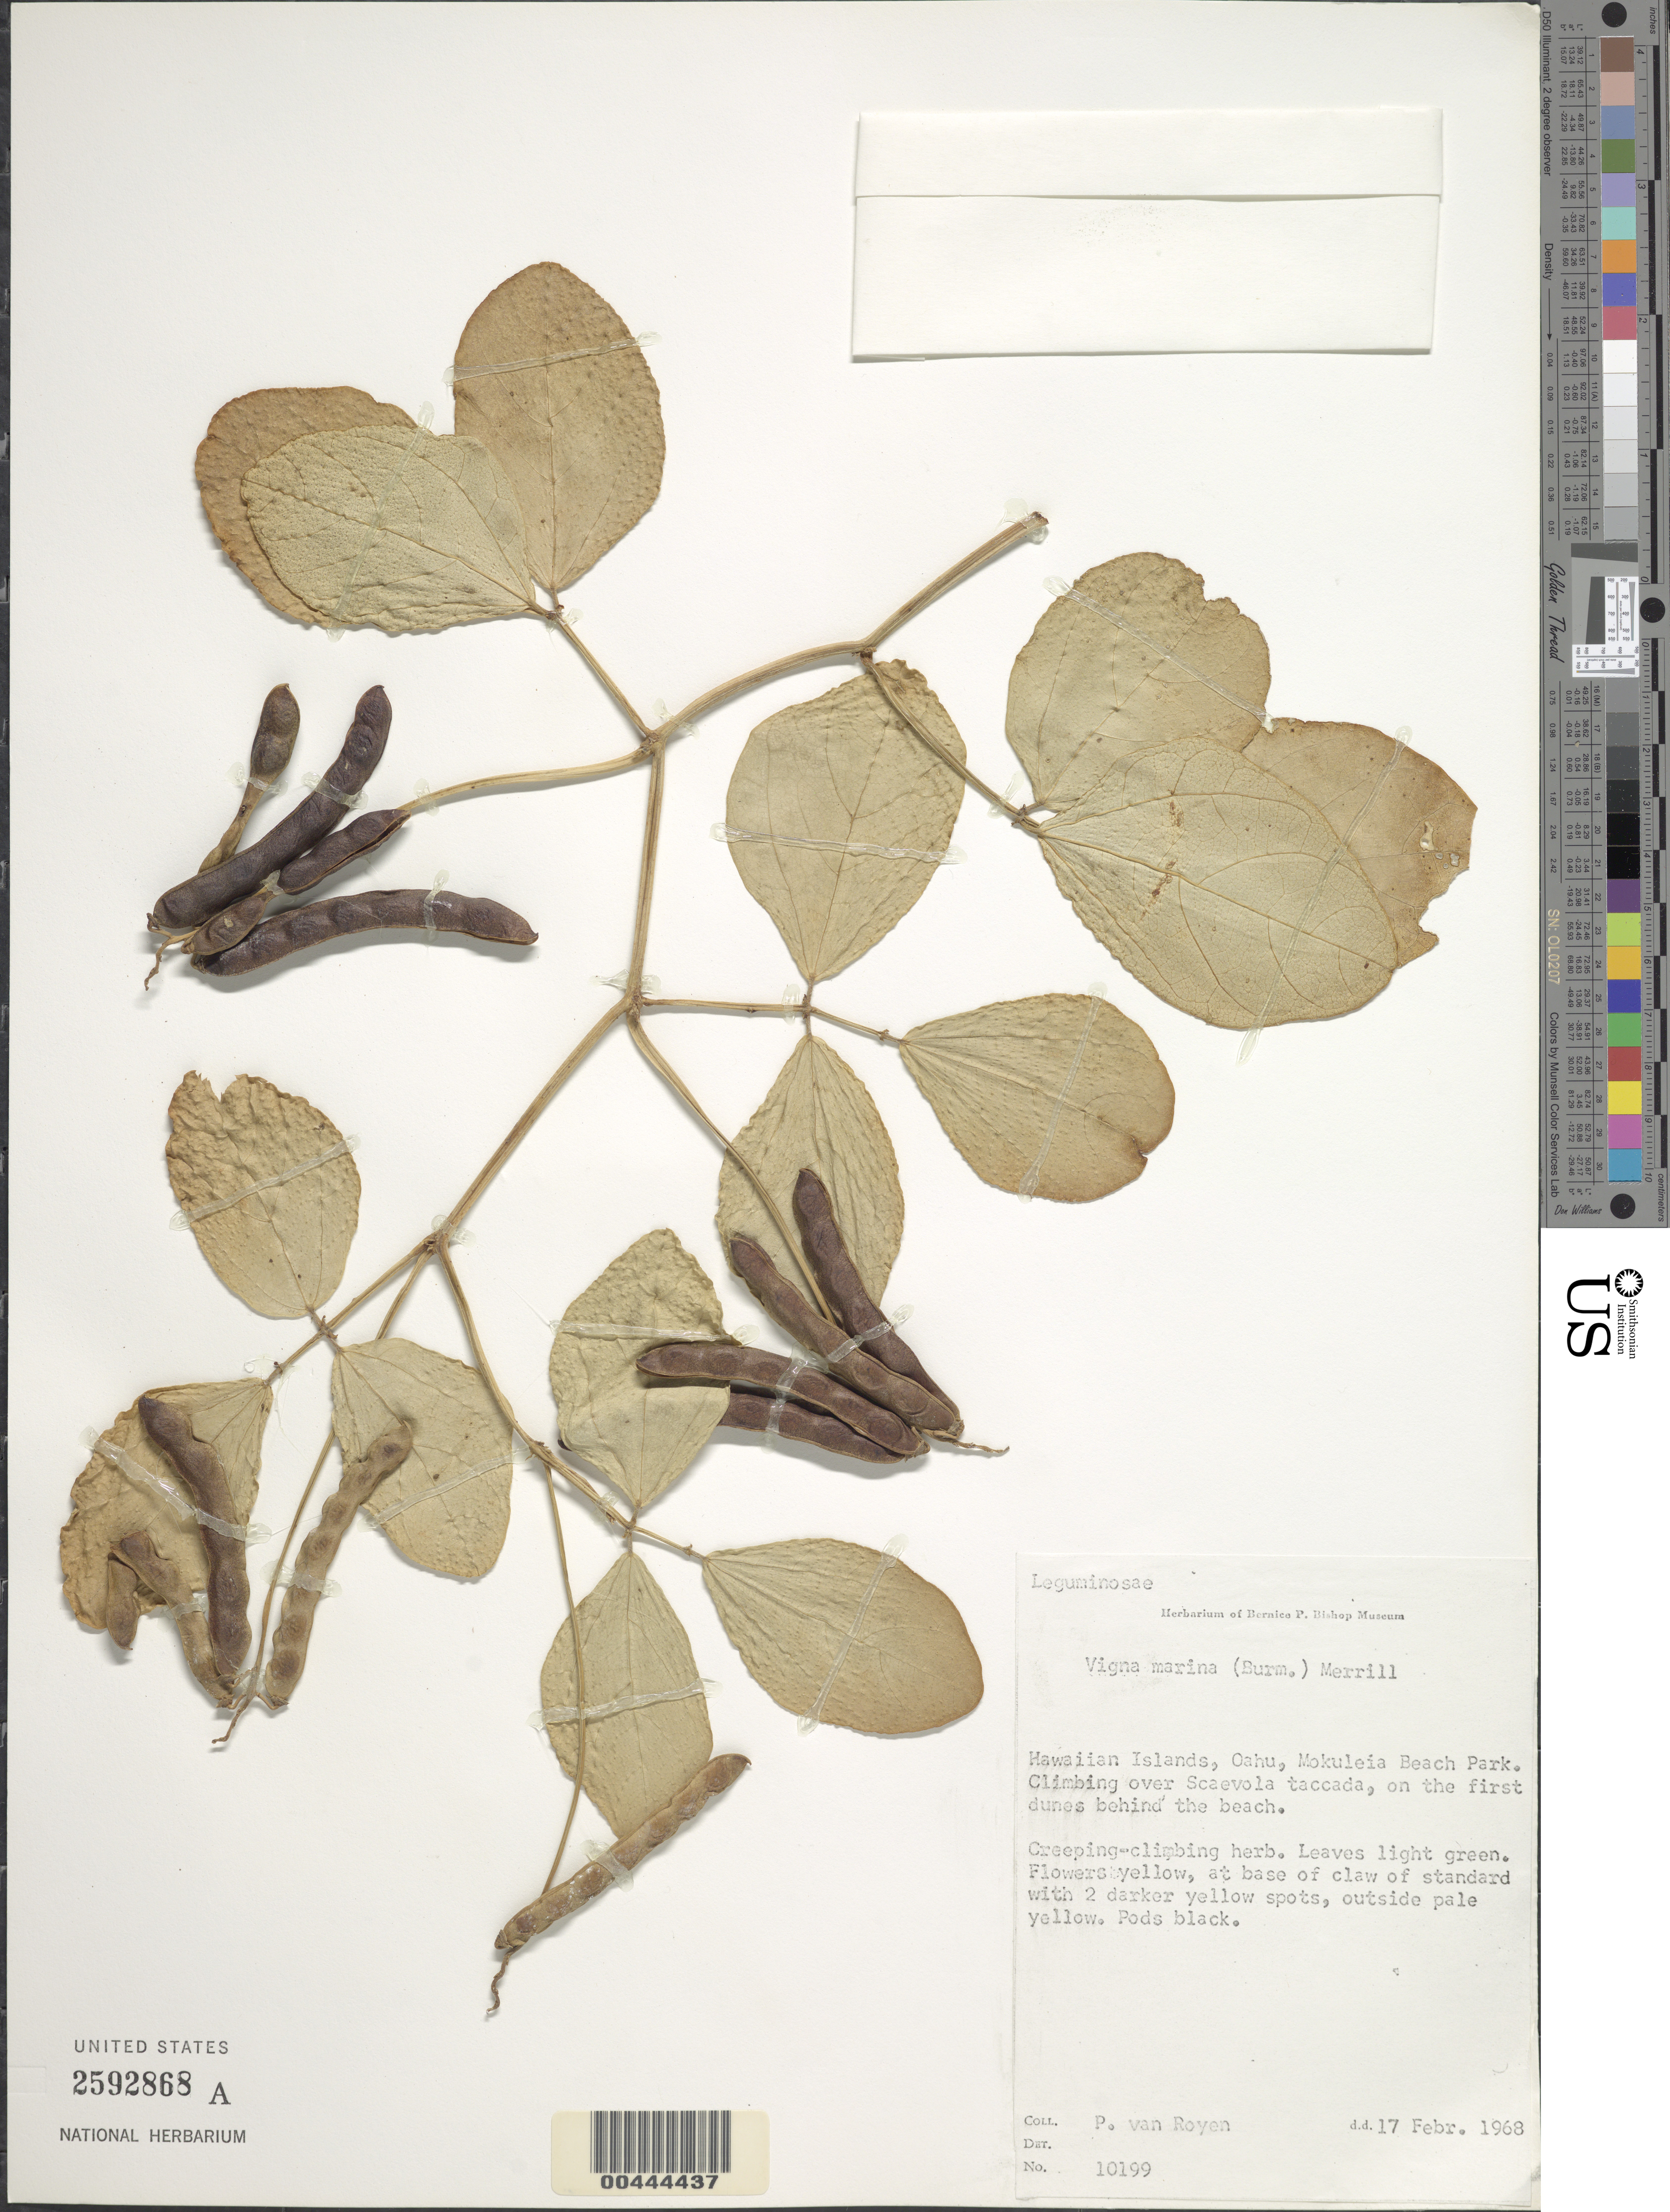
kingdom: Plantae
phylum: Tracheophyta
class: Magnoliopsida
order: Fabales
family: Fabaceae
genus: Vigna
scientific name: Vigna marina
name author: (Burm.) Merr.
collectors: P. van Royen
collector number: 10199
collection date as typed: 17 Feb 1968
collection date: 1968-02-17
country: United States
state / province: Hawaii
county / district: Honolulu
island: Oahu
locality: Mokuleia Beach Park, on the first dunes behind the beach.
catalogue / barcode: US 2592868A